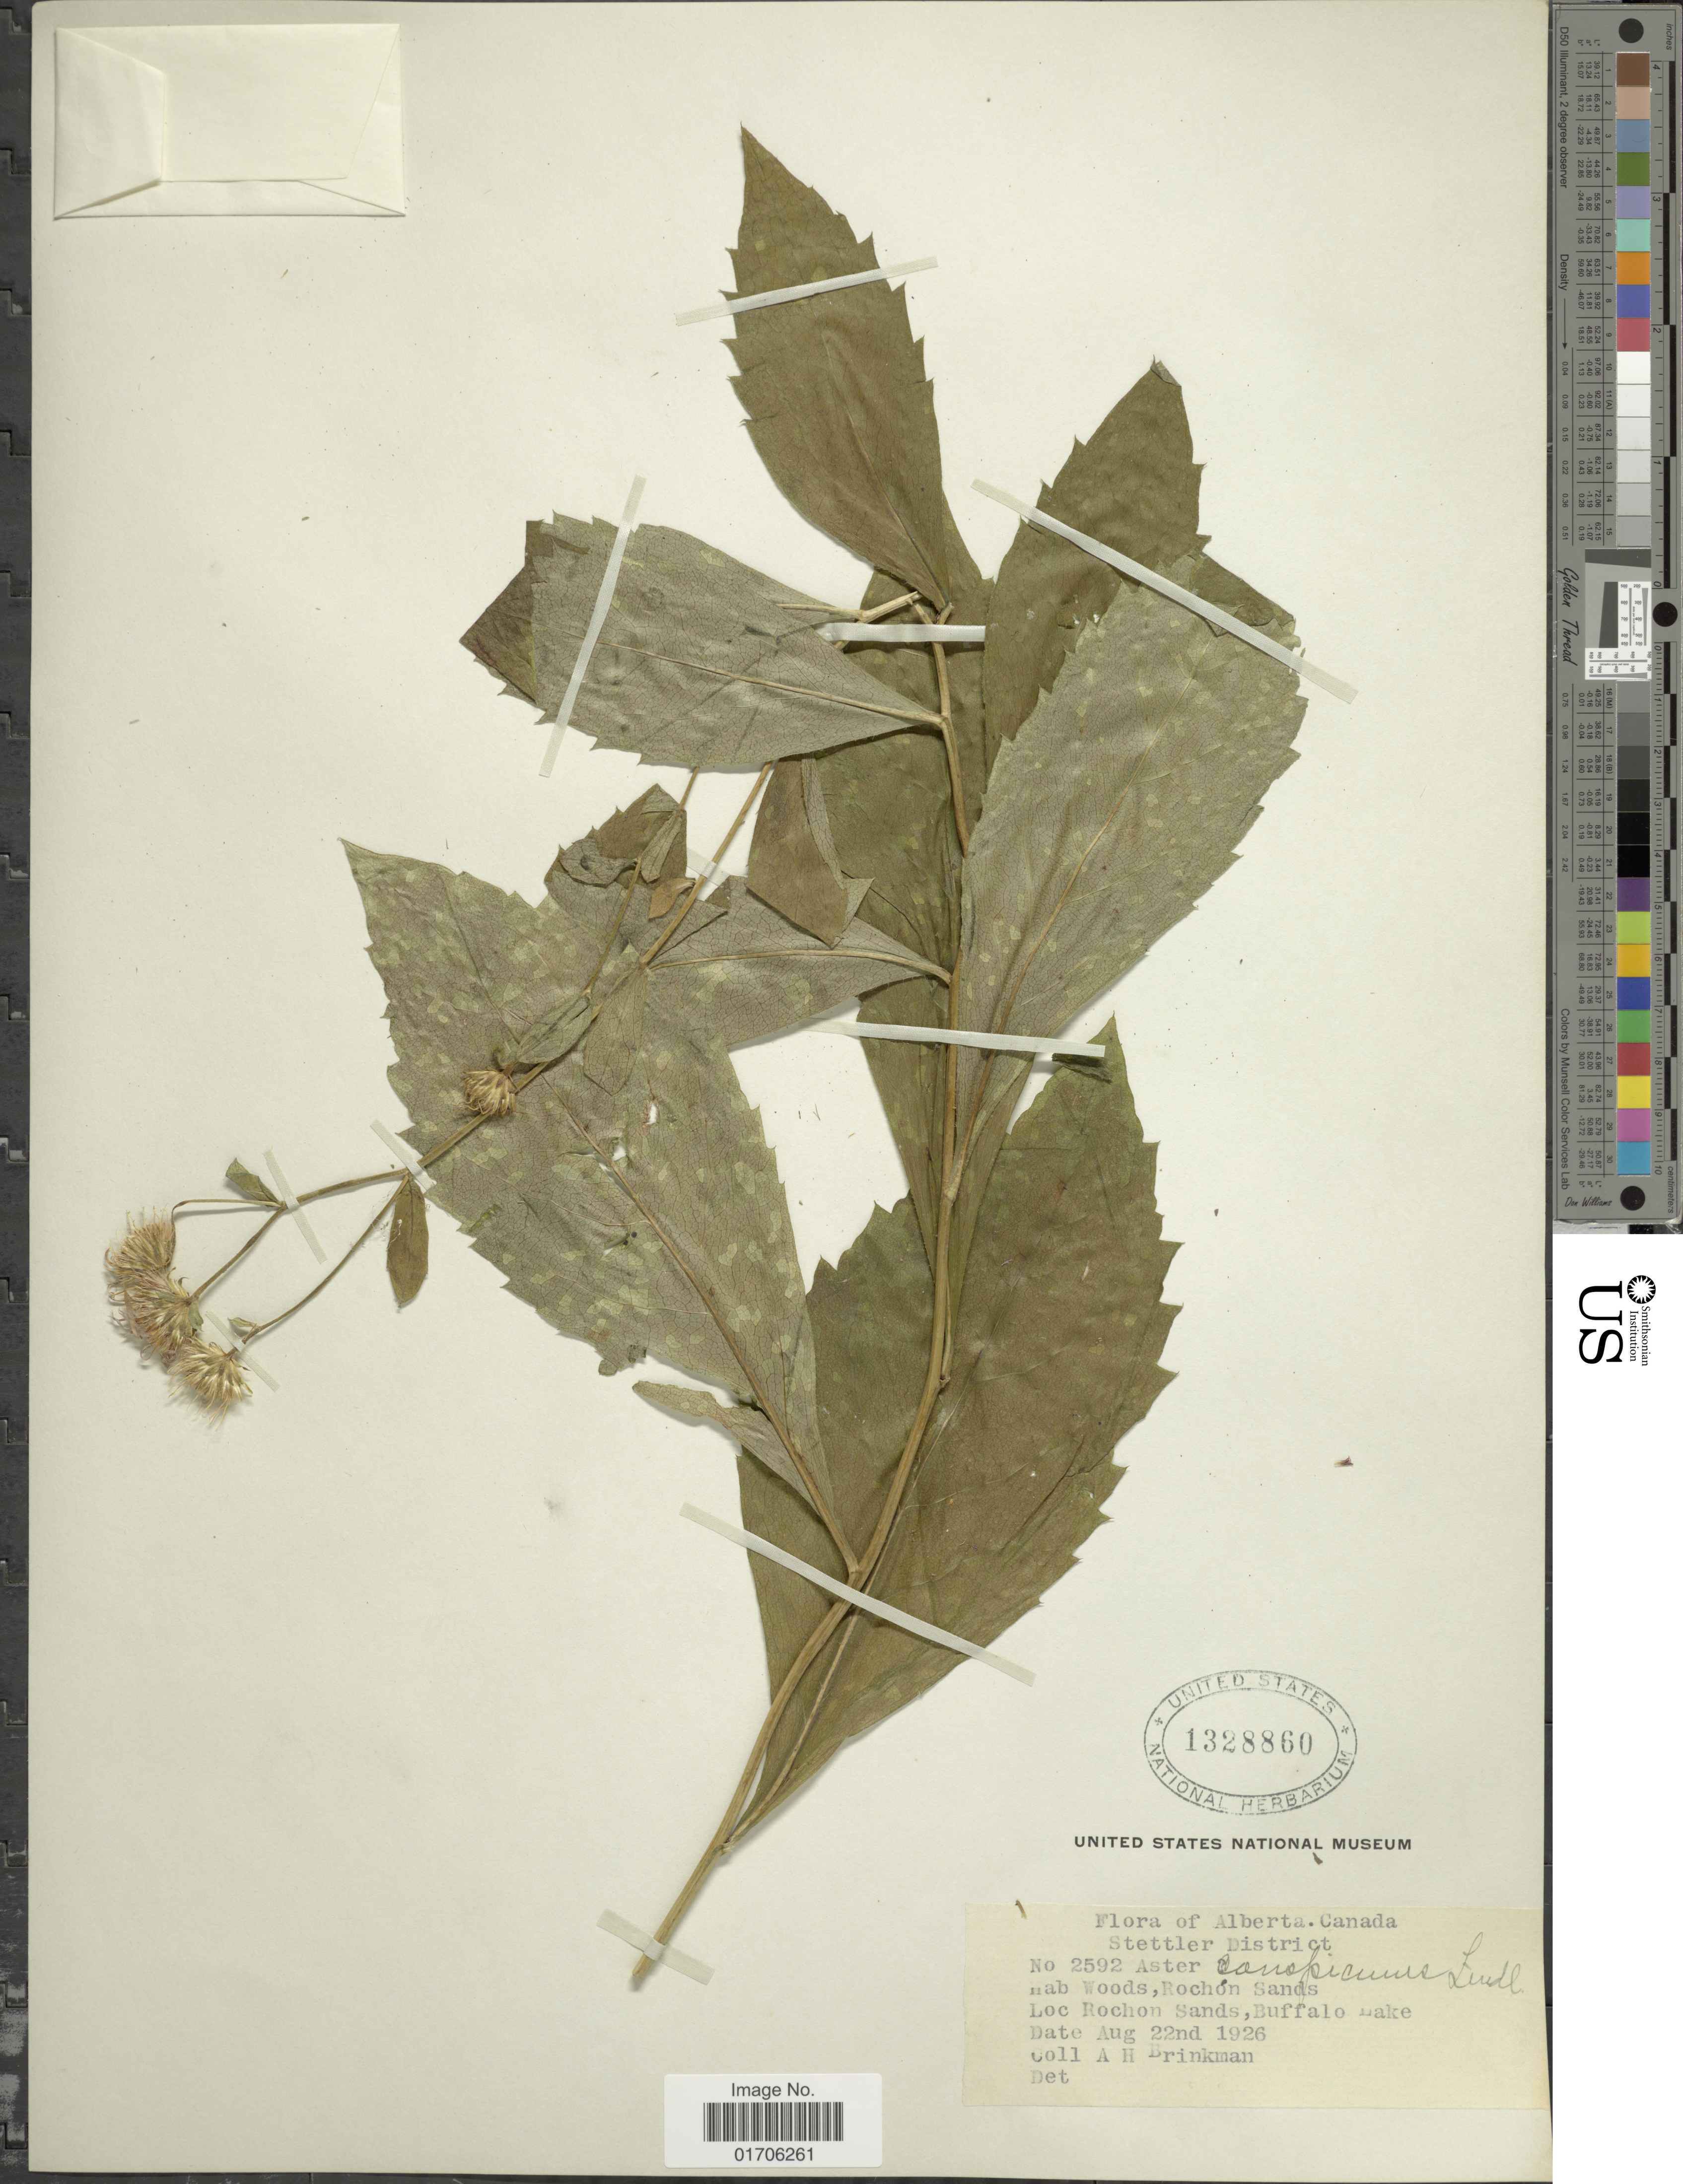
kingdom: Plantae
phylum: Tracheophyta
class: Magnoliopsida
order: Asterales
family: Asteraceae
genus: Eurybia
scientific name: Eurybia conspicua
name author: (Lindl.) G.L. Nesom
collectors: A. Brinkman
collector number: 2592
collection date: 1926-08-22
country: Canada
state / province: Alberta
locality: Alberta. Canada. Stettler District. Woods, Rochón Sands. Rochon Sands, Buffalo Lake.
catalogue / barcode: US 1328860